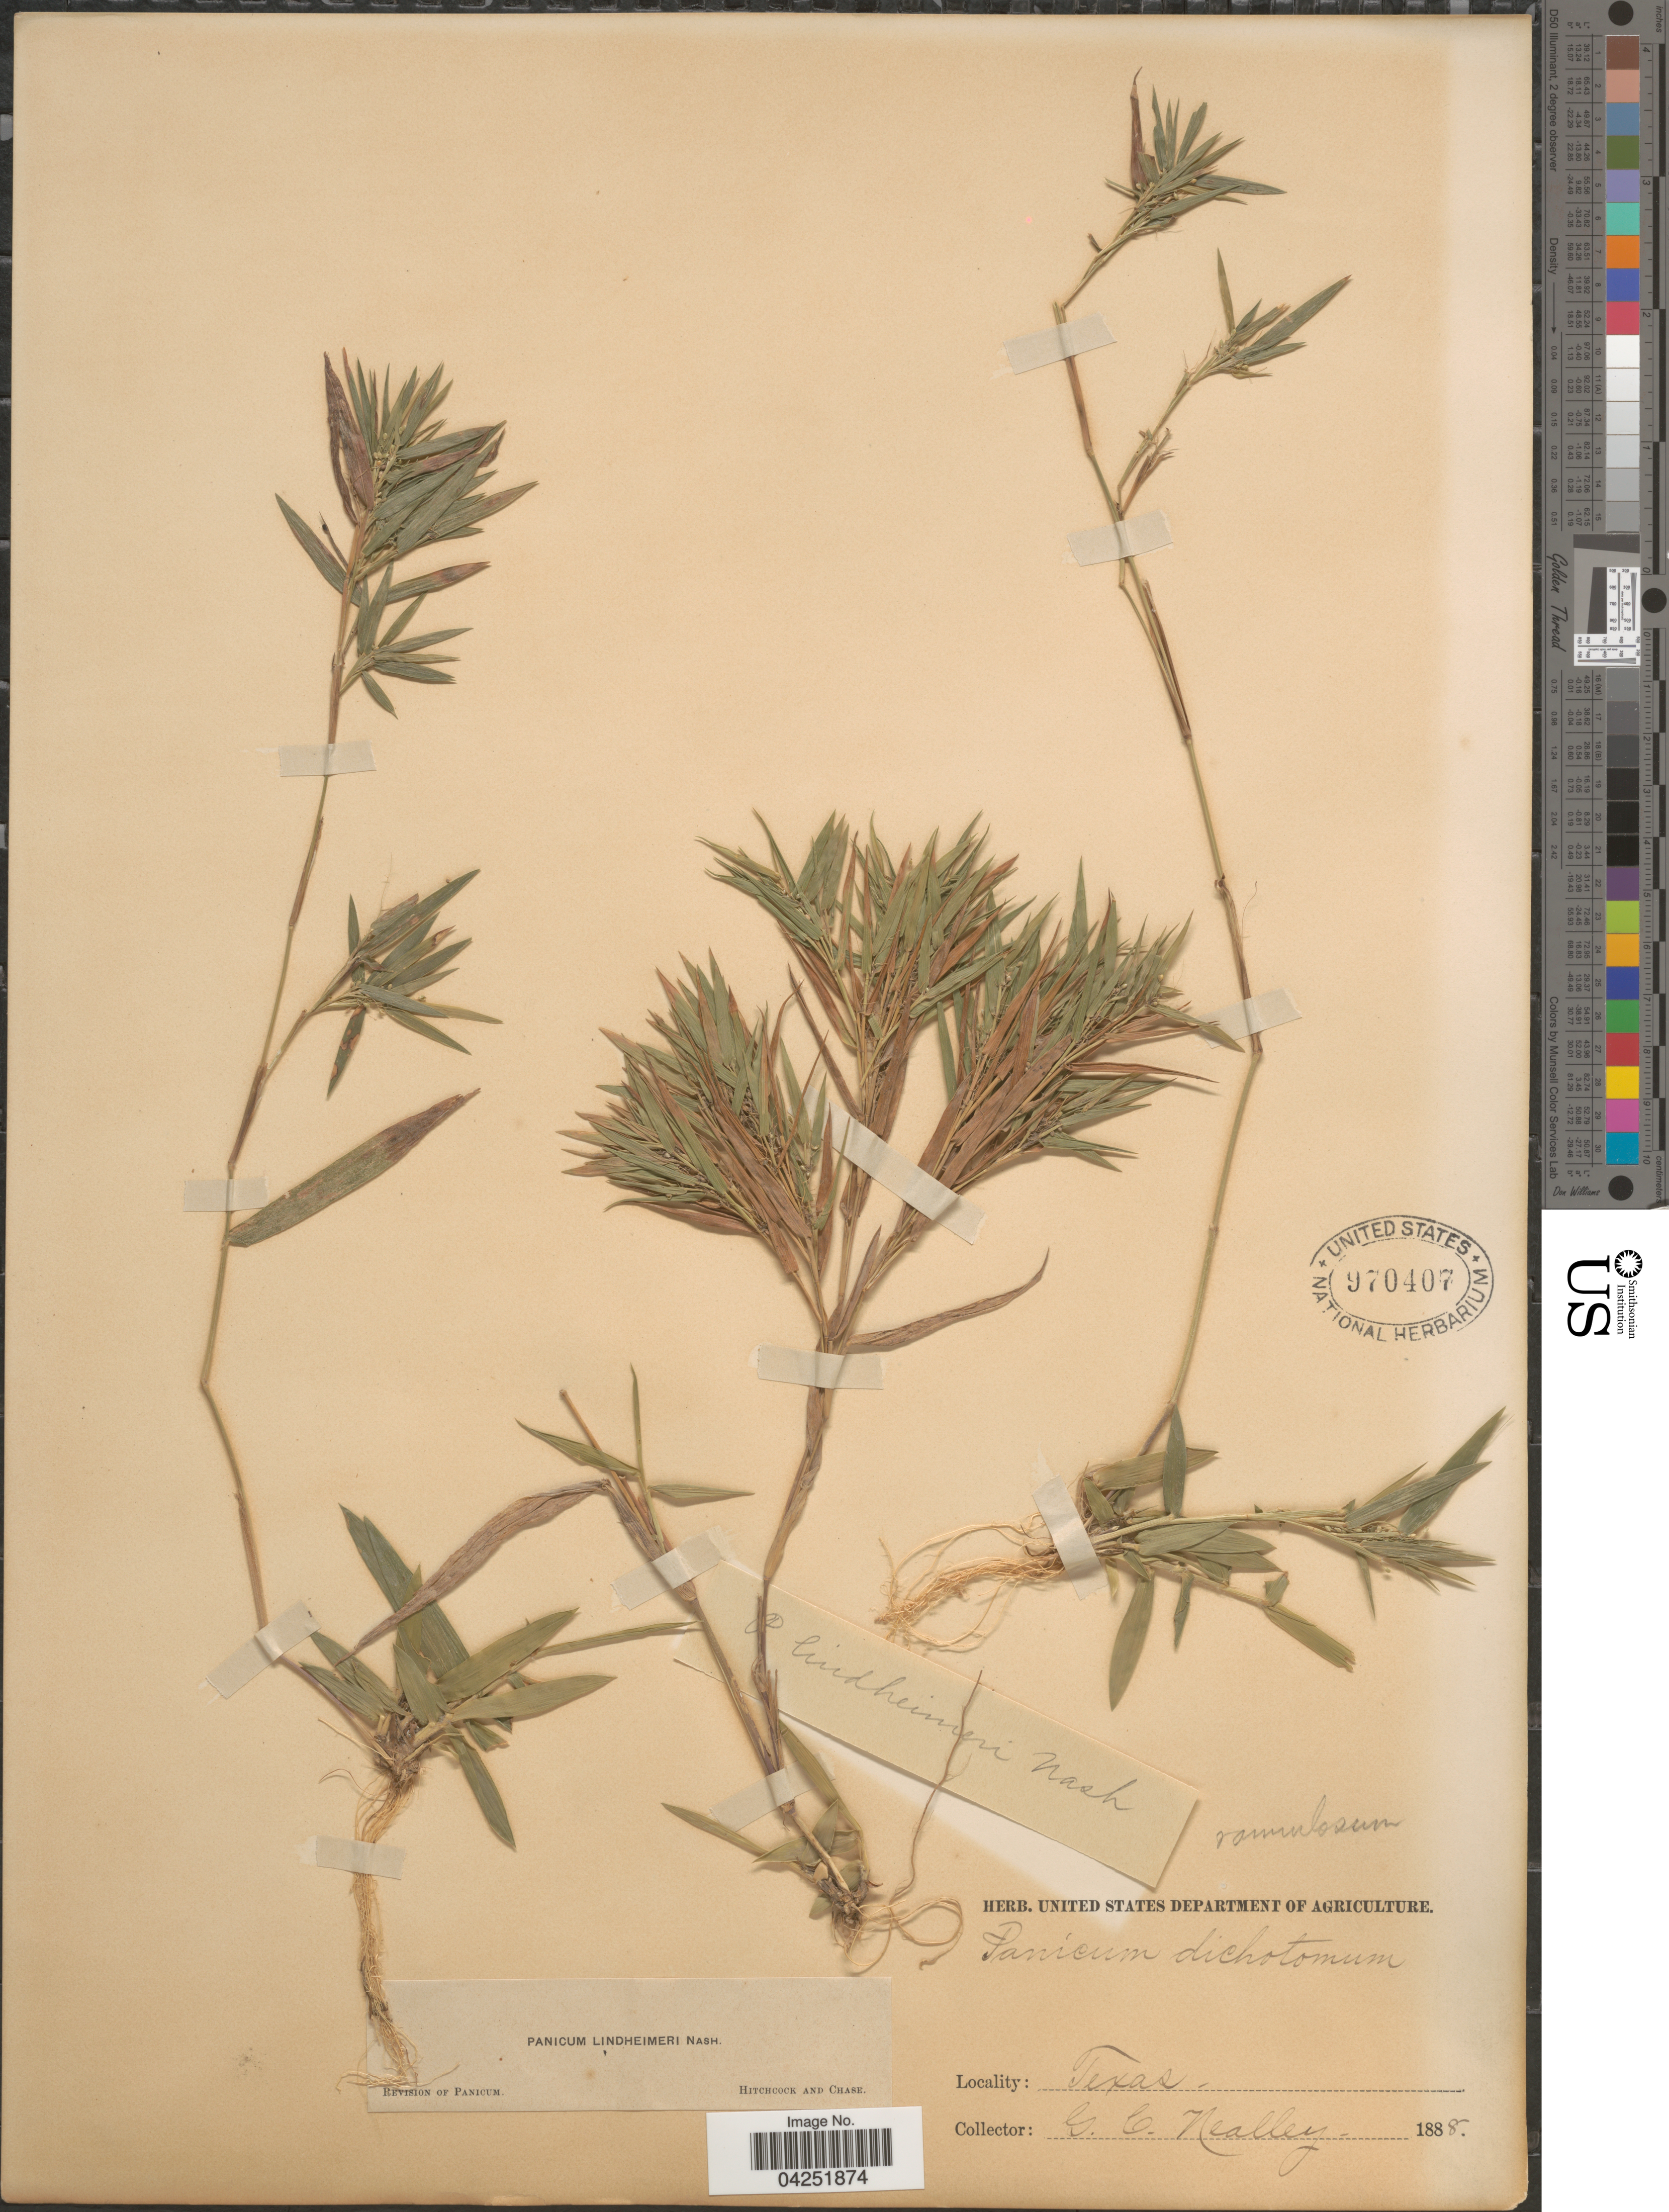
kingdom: Plantae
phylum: Tracheophyta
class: Liliopsida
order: Poales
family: Poaceae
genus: Dichanthelium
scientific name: Dichanthelium acuminatum var. lindheimeri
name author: (Nash) Gould & C.A. Clark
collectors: G. C. Nealley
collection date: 1888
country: United States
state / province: Texas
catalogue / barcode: US 970407